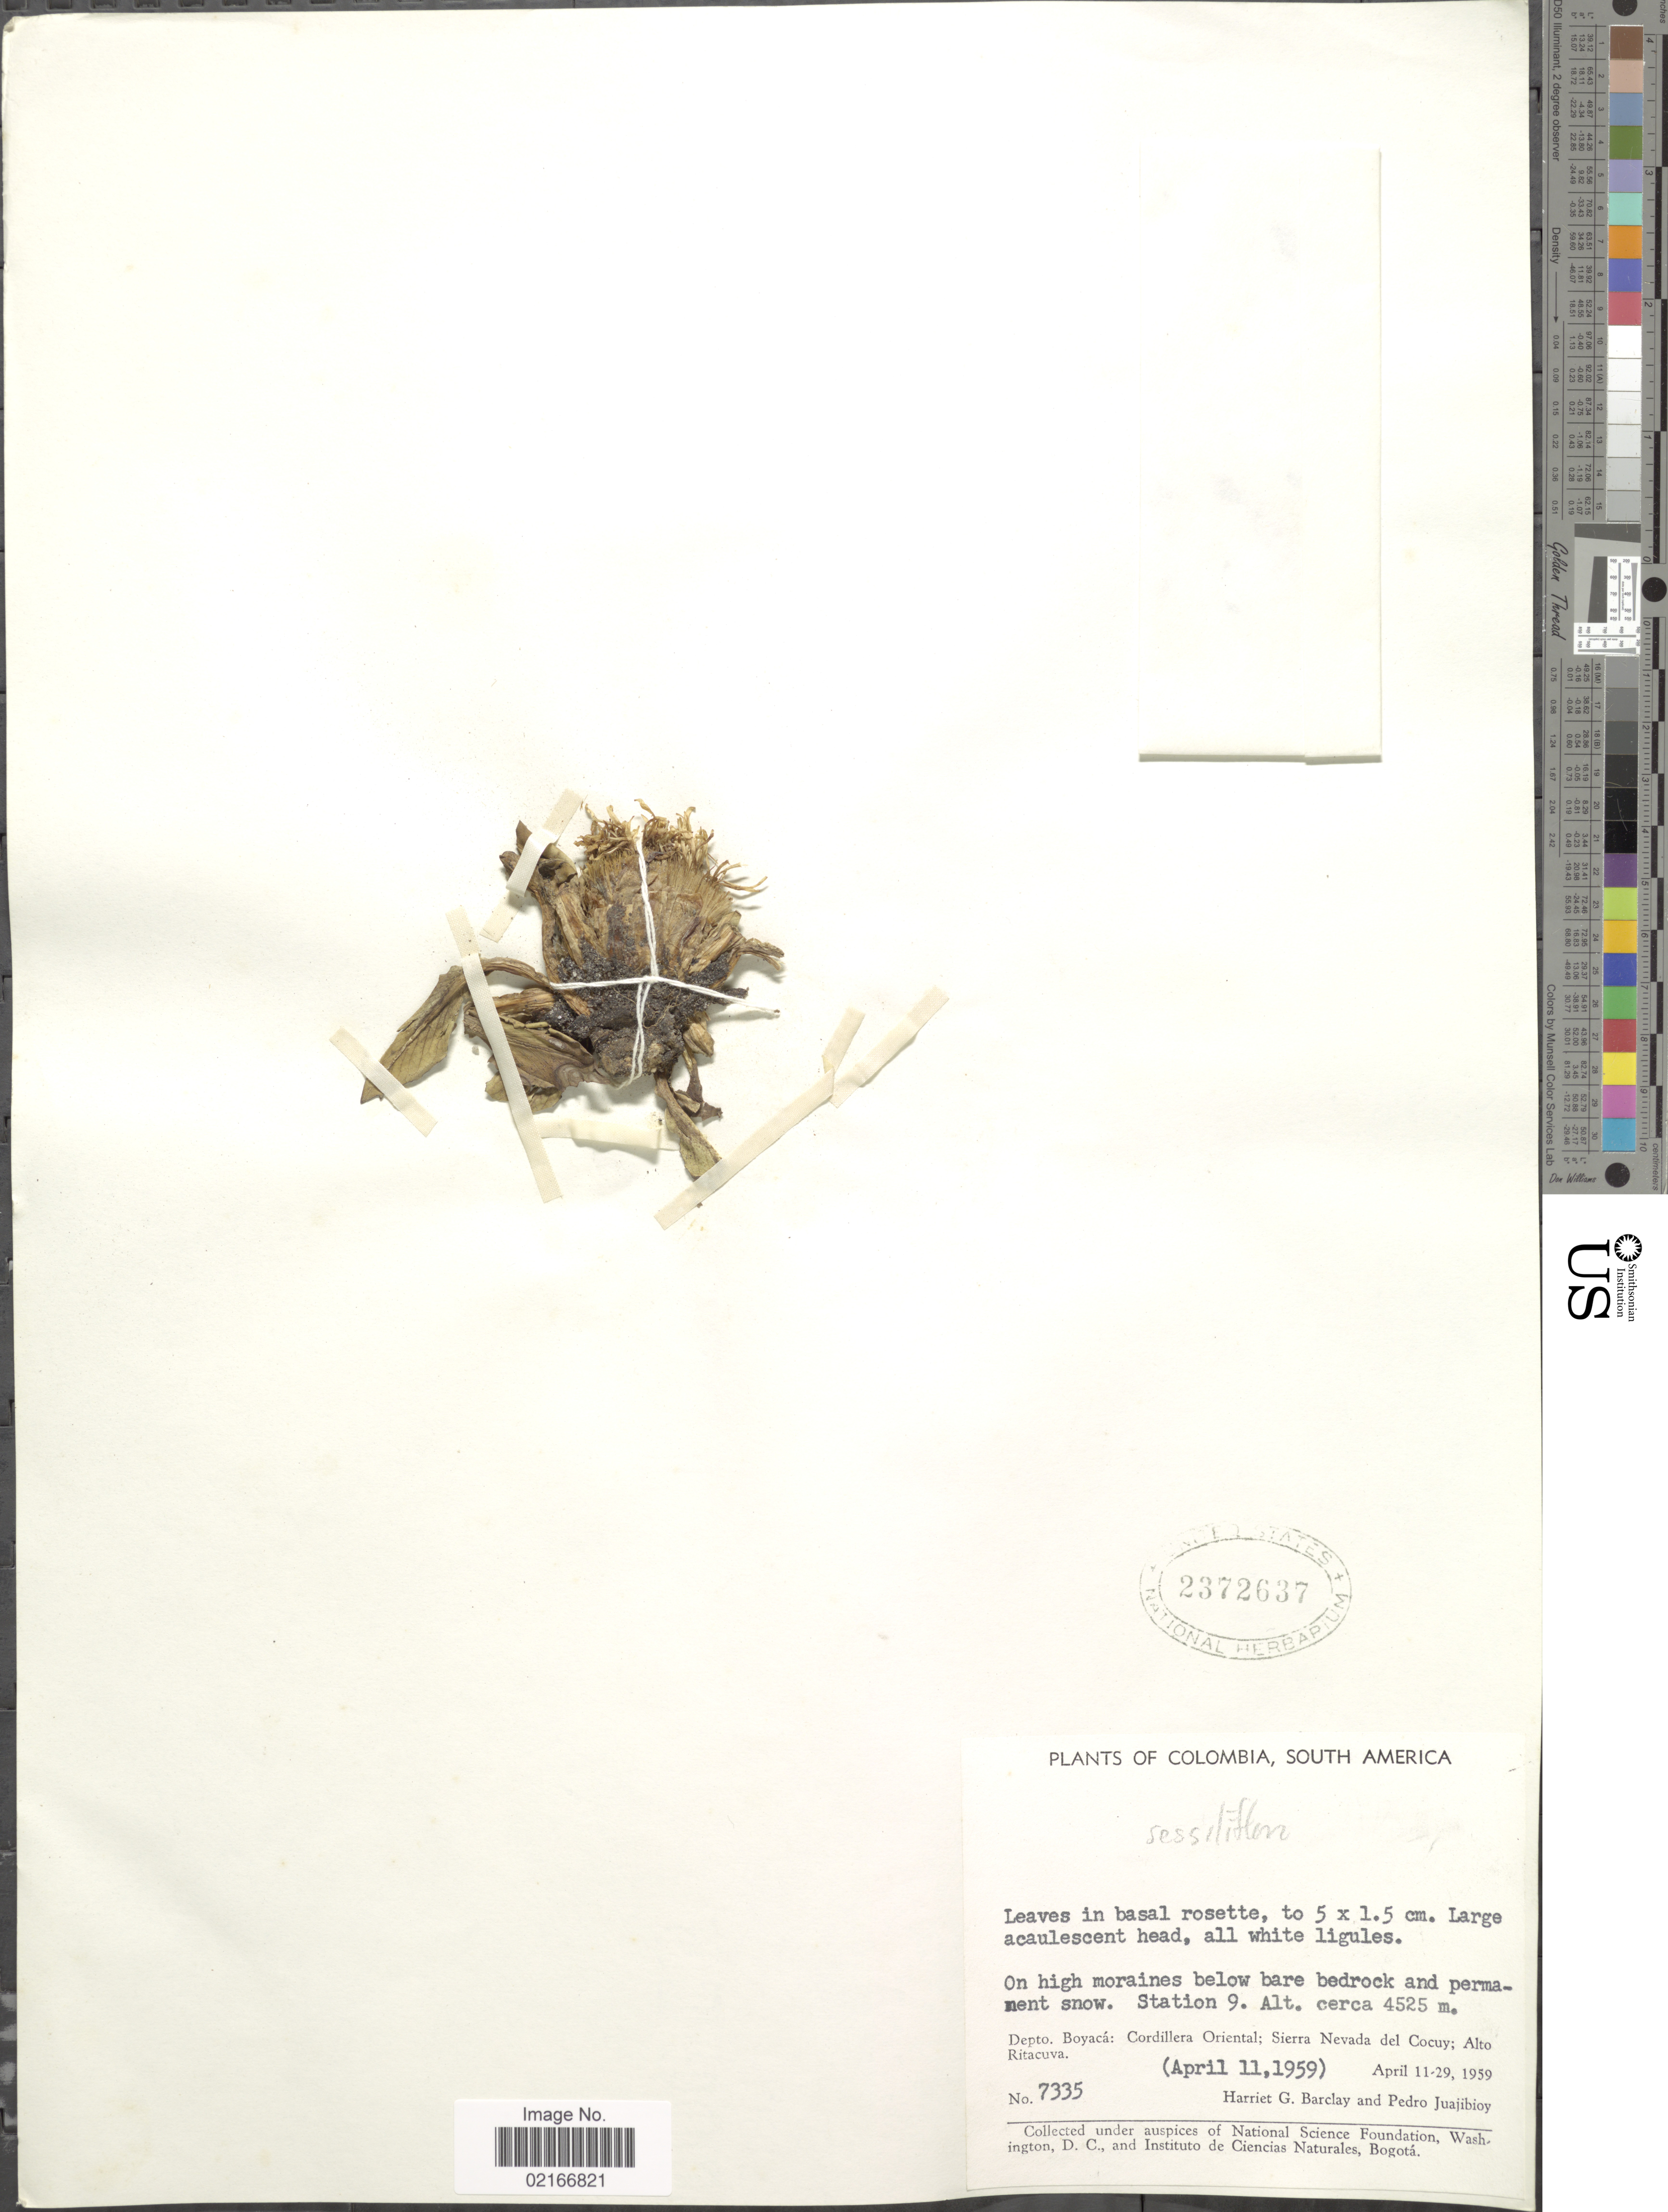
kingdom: Plantae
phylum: Tracheophyta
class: Magnoliopsida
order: Asterales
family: Asteraceae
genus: Hypochaeris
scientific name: Hypochaeris sessiflora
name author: Kunth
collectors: H. G. Barclay & P. Juajibioy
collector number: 7335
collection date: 1959-04-11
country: Colombia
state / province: Boyacá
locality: Station 9. Cordillera Oriental; Sierra Nevada del Cocuy; Alto Ritacuva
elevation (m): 4525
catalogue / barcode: US 2372637